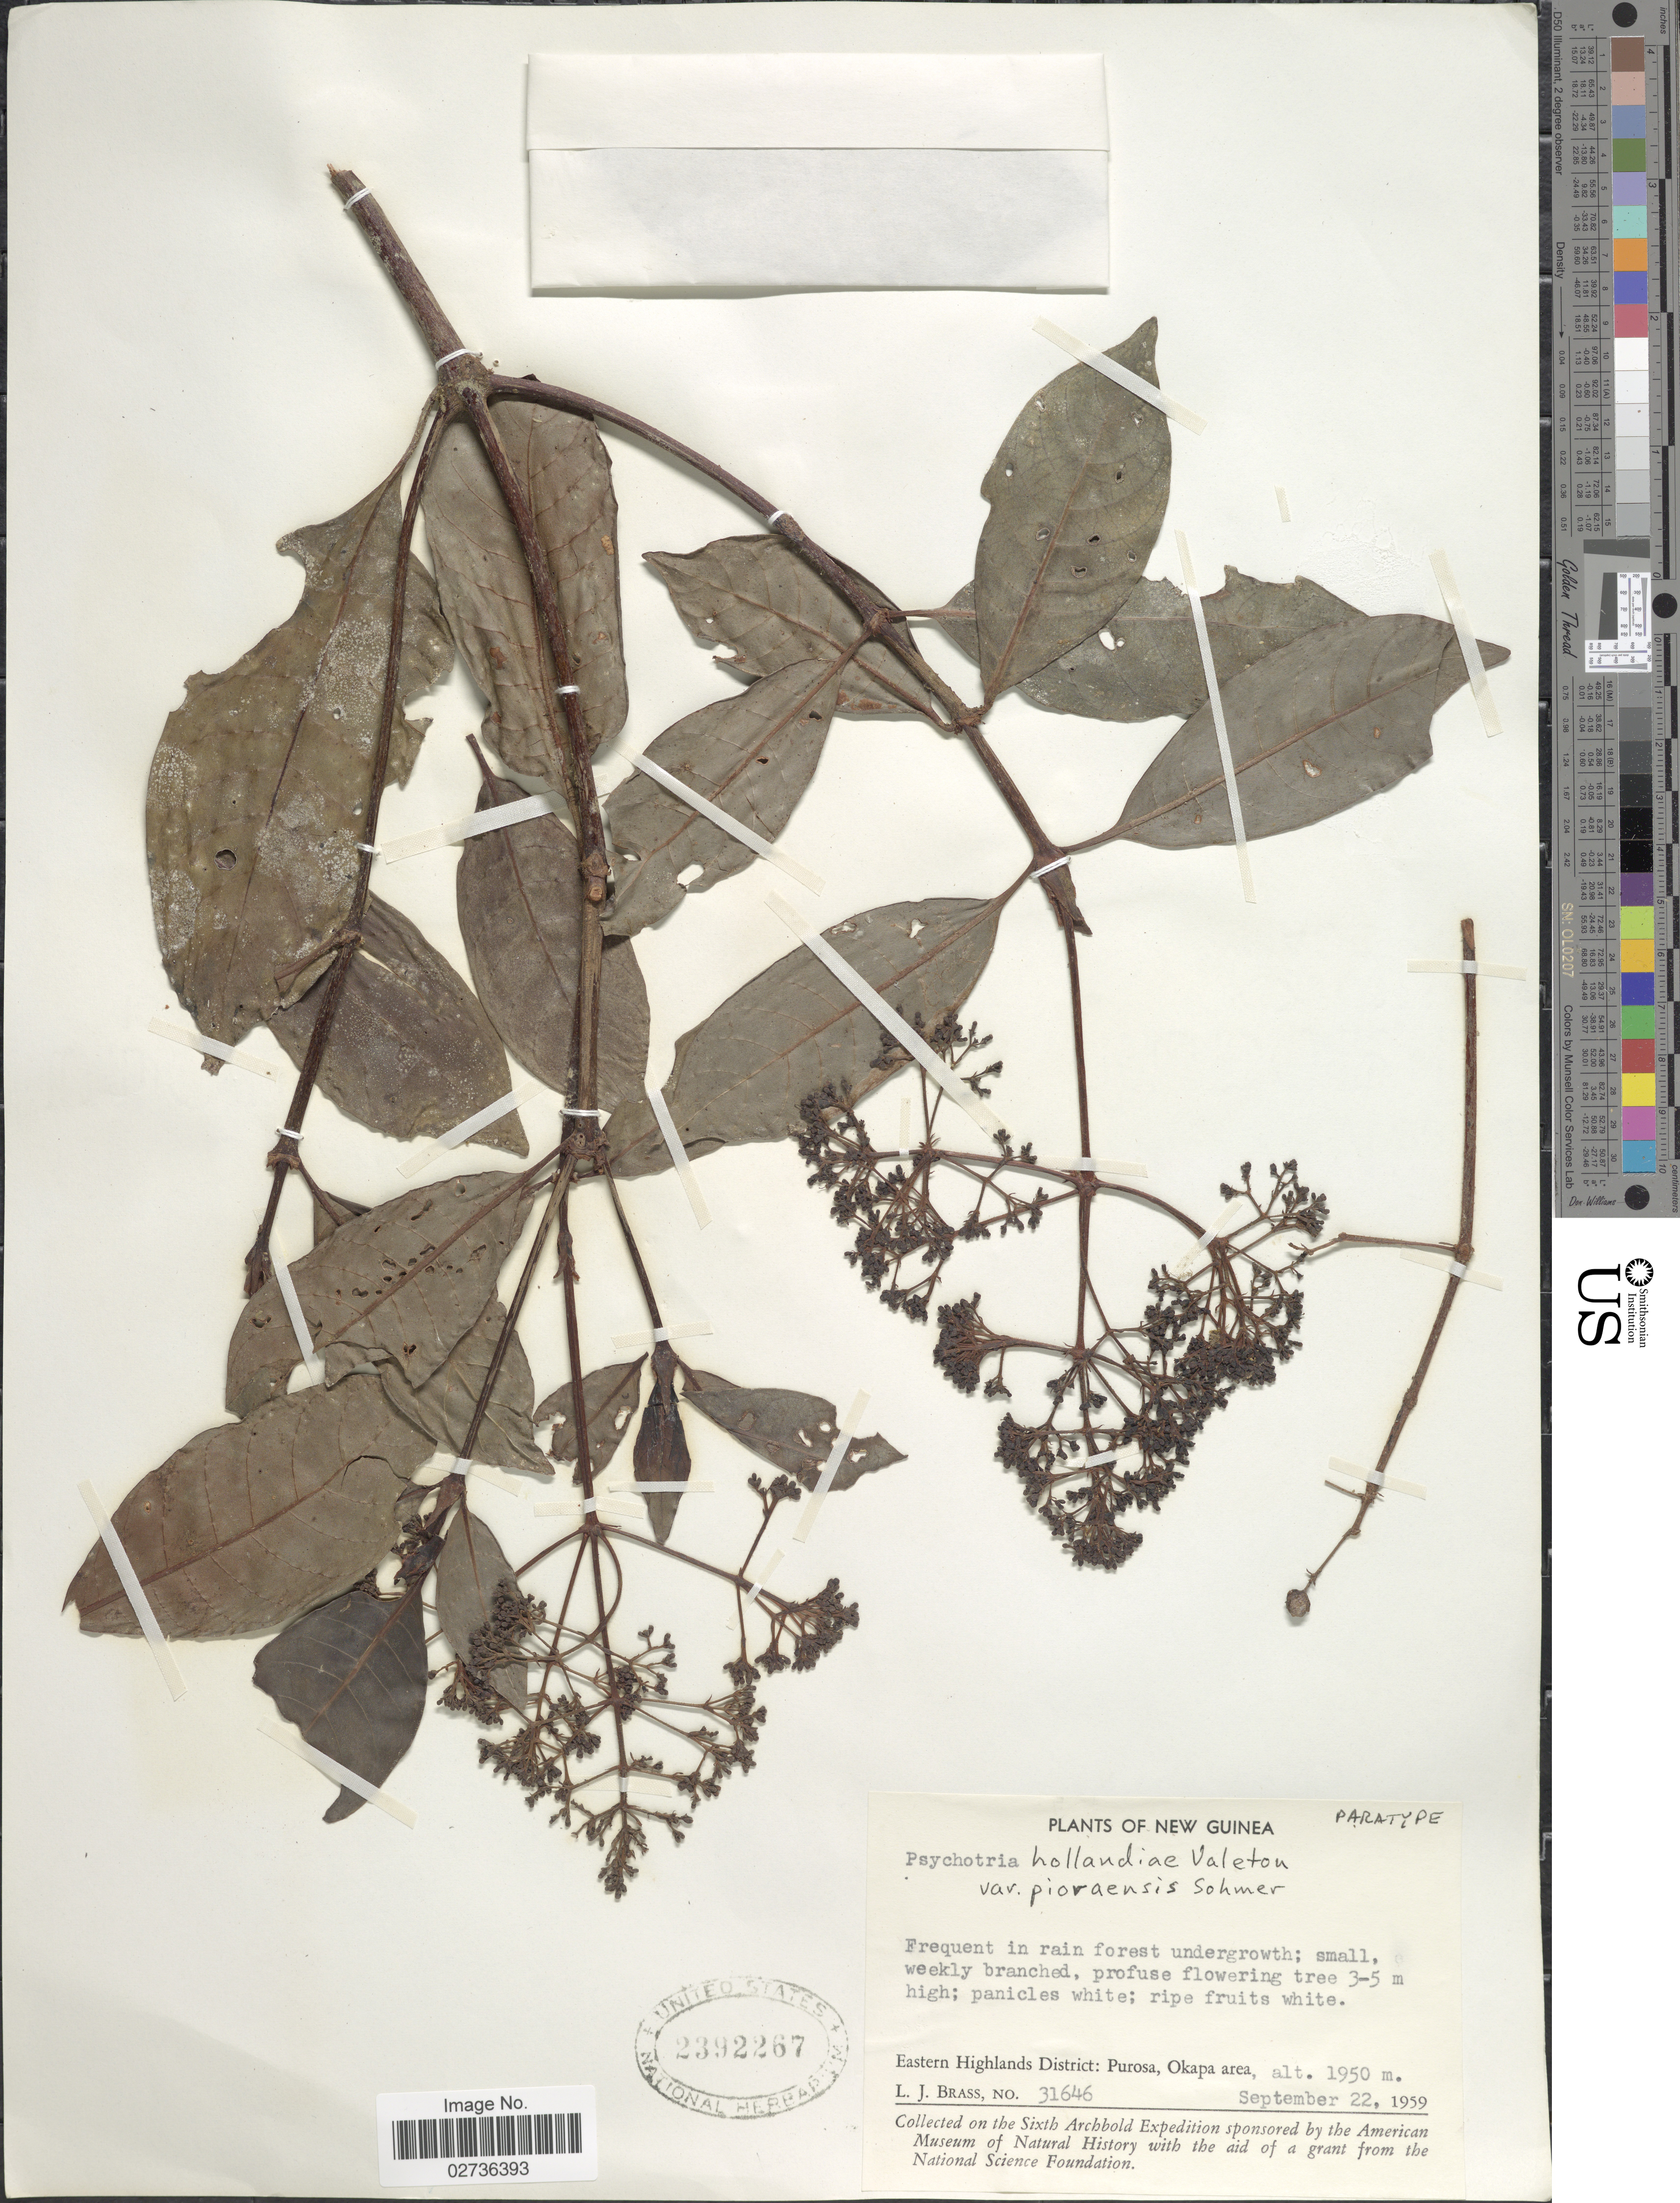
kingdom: Plantae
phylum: Tracheophyta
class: Magnoliopsida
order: Gentianales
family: Rubiaceae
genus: Psychotria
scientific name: Psychotria hollandiae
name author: Valeton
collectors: L. J. Brass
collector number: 31646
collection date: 1959-09-22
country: Papua New Guinea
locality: New Guinea, Eastern Highlands District: Purosa, Okapa area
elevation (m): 1950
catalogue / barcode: US 2392267